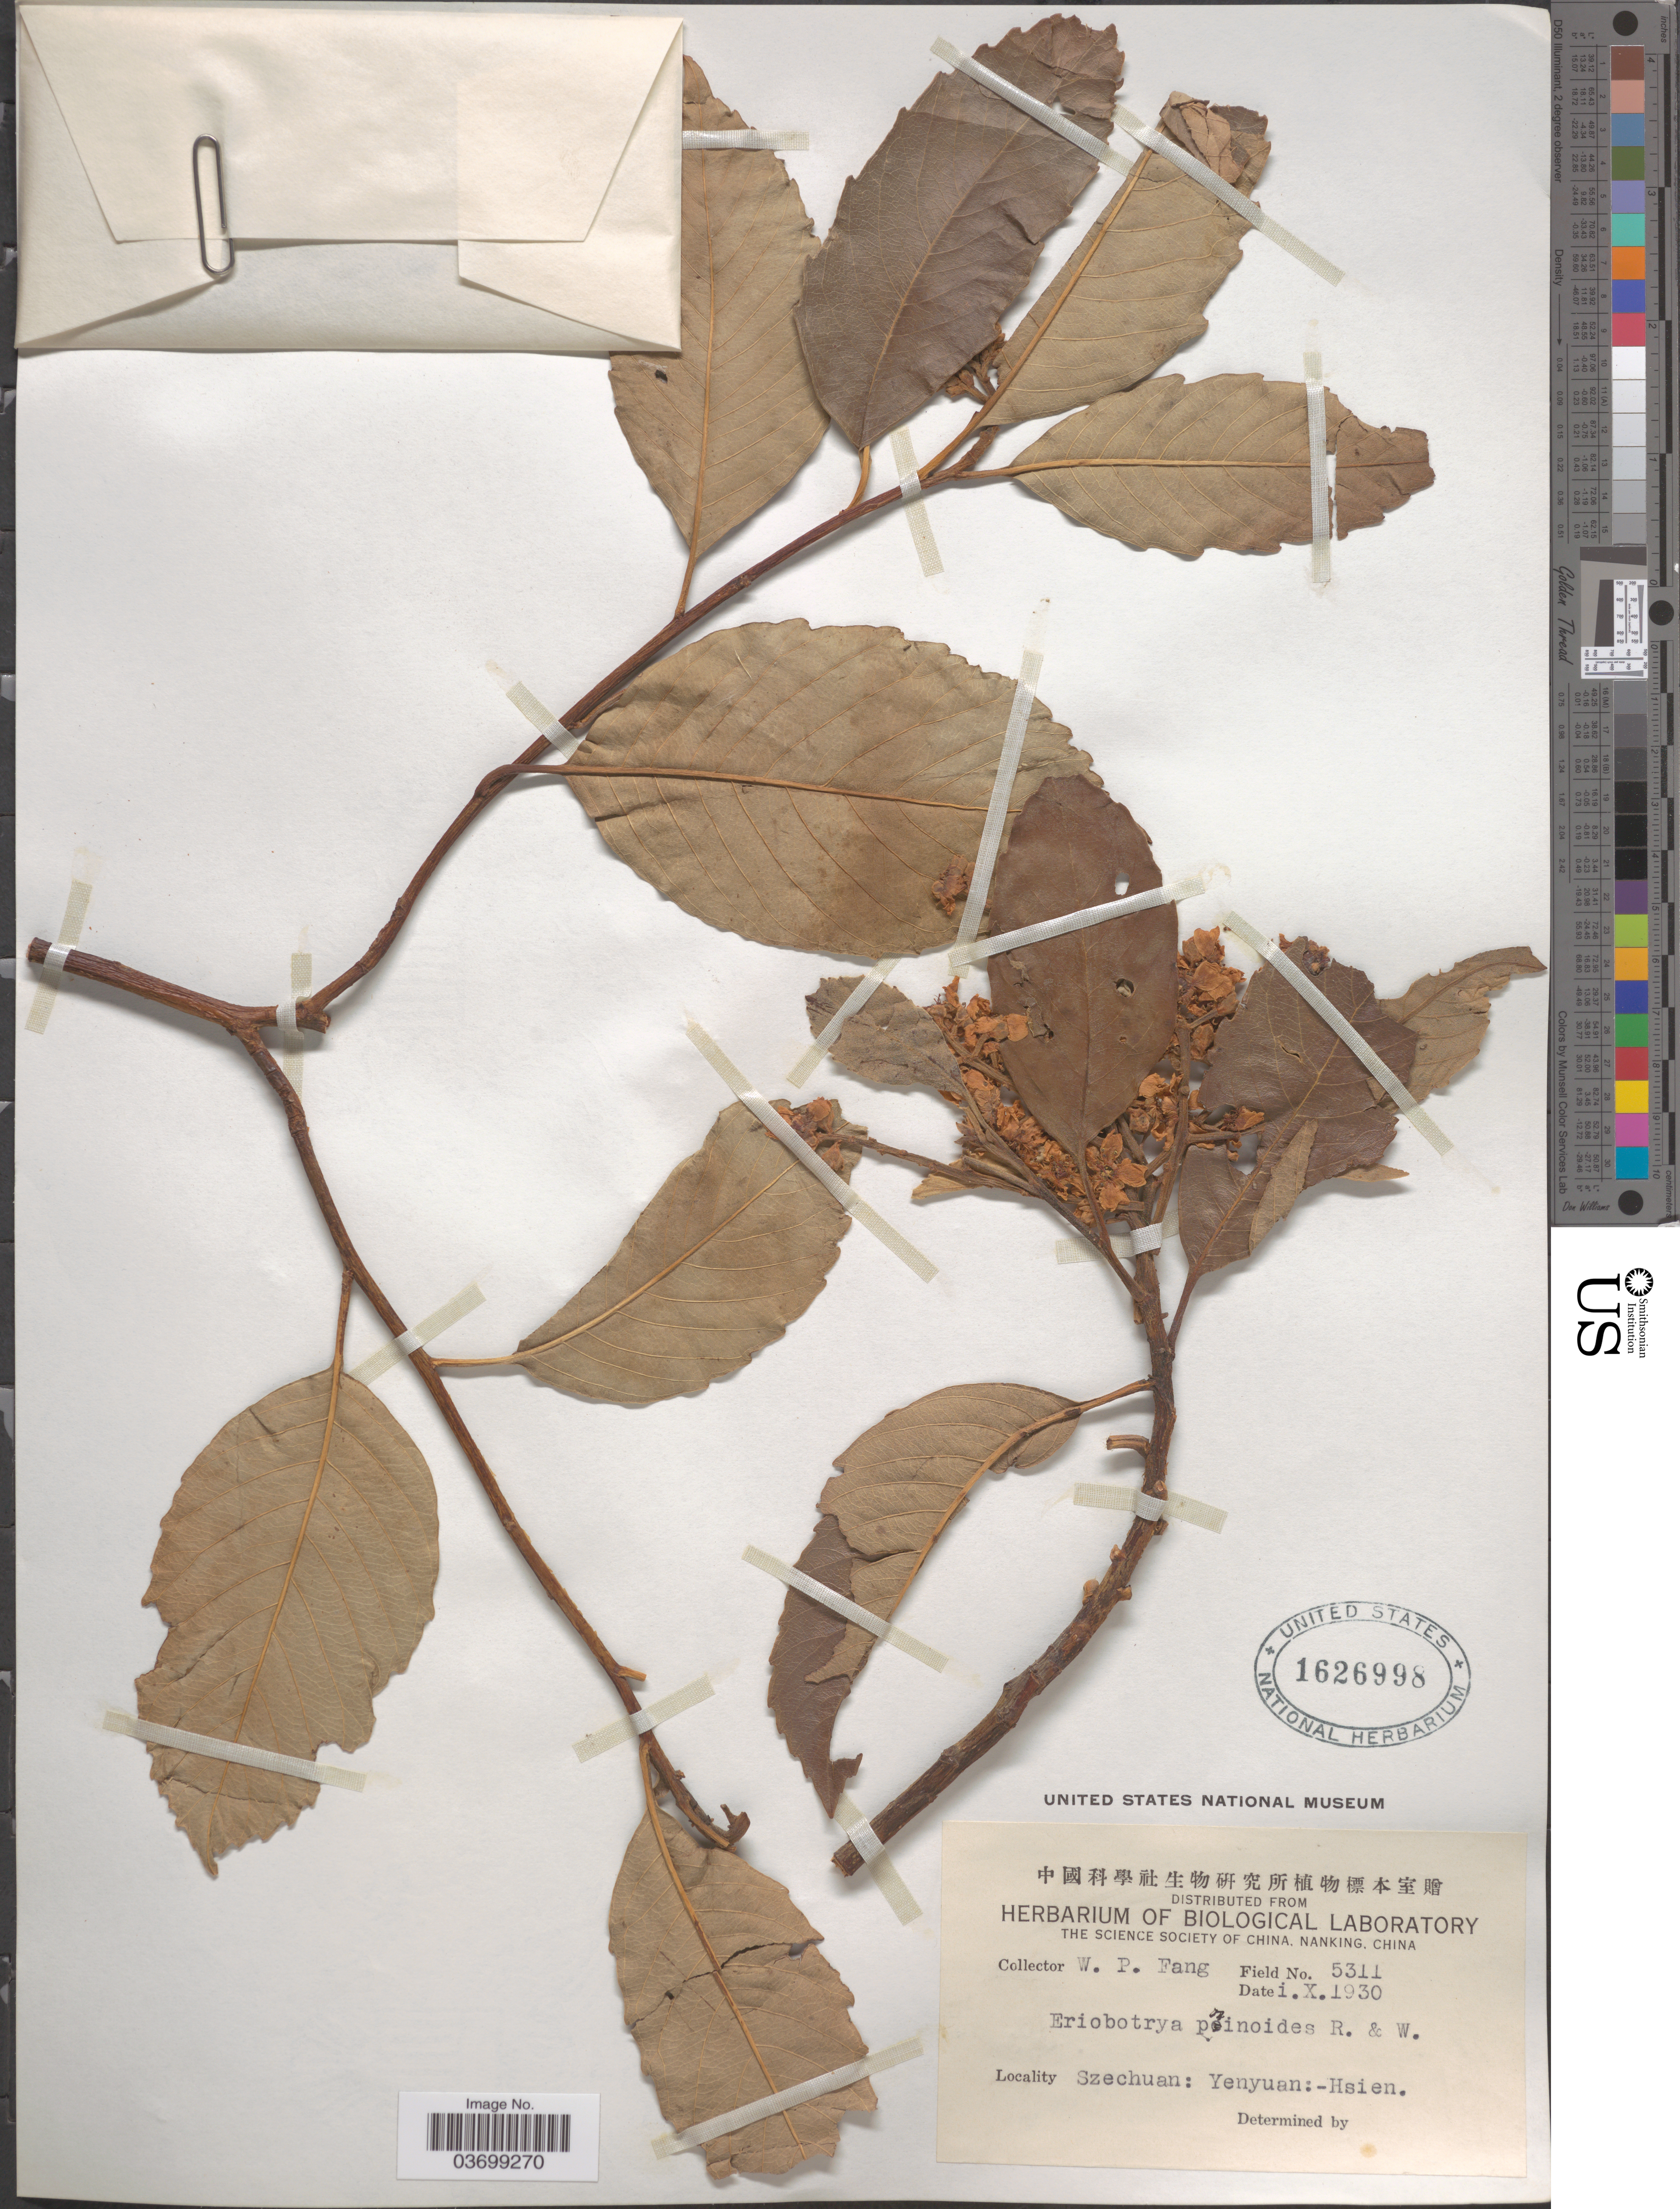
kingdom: Plantae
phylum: Tracheophyta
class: Magnoliopsida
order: Rosales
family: Rosaceae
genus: Rhaphiolepis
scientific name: Rhaphiolepis prinoides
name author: (Rehder & E.H. Wilson) B.B. Liu & J. Wen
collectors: W. P. Fang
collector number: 5311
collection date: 1930-10-01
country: China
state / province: Sichuan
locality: Szechuan: Yenyuan:-Hsien.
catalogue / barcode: US 1626998